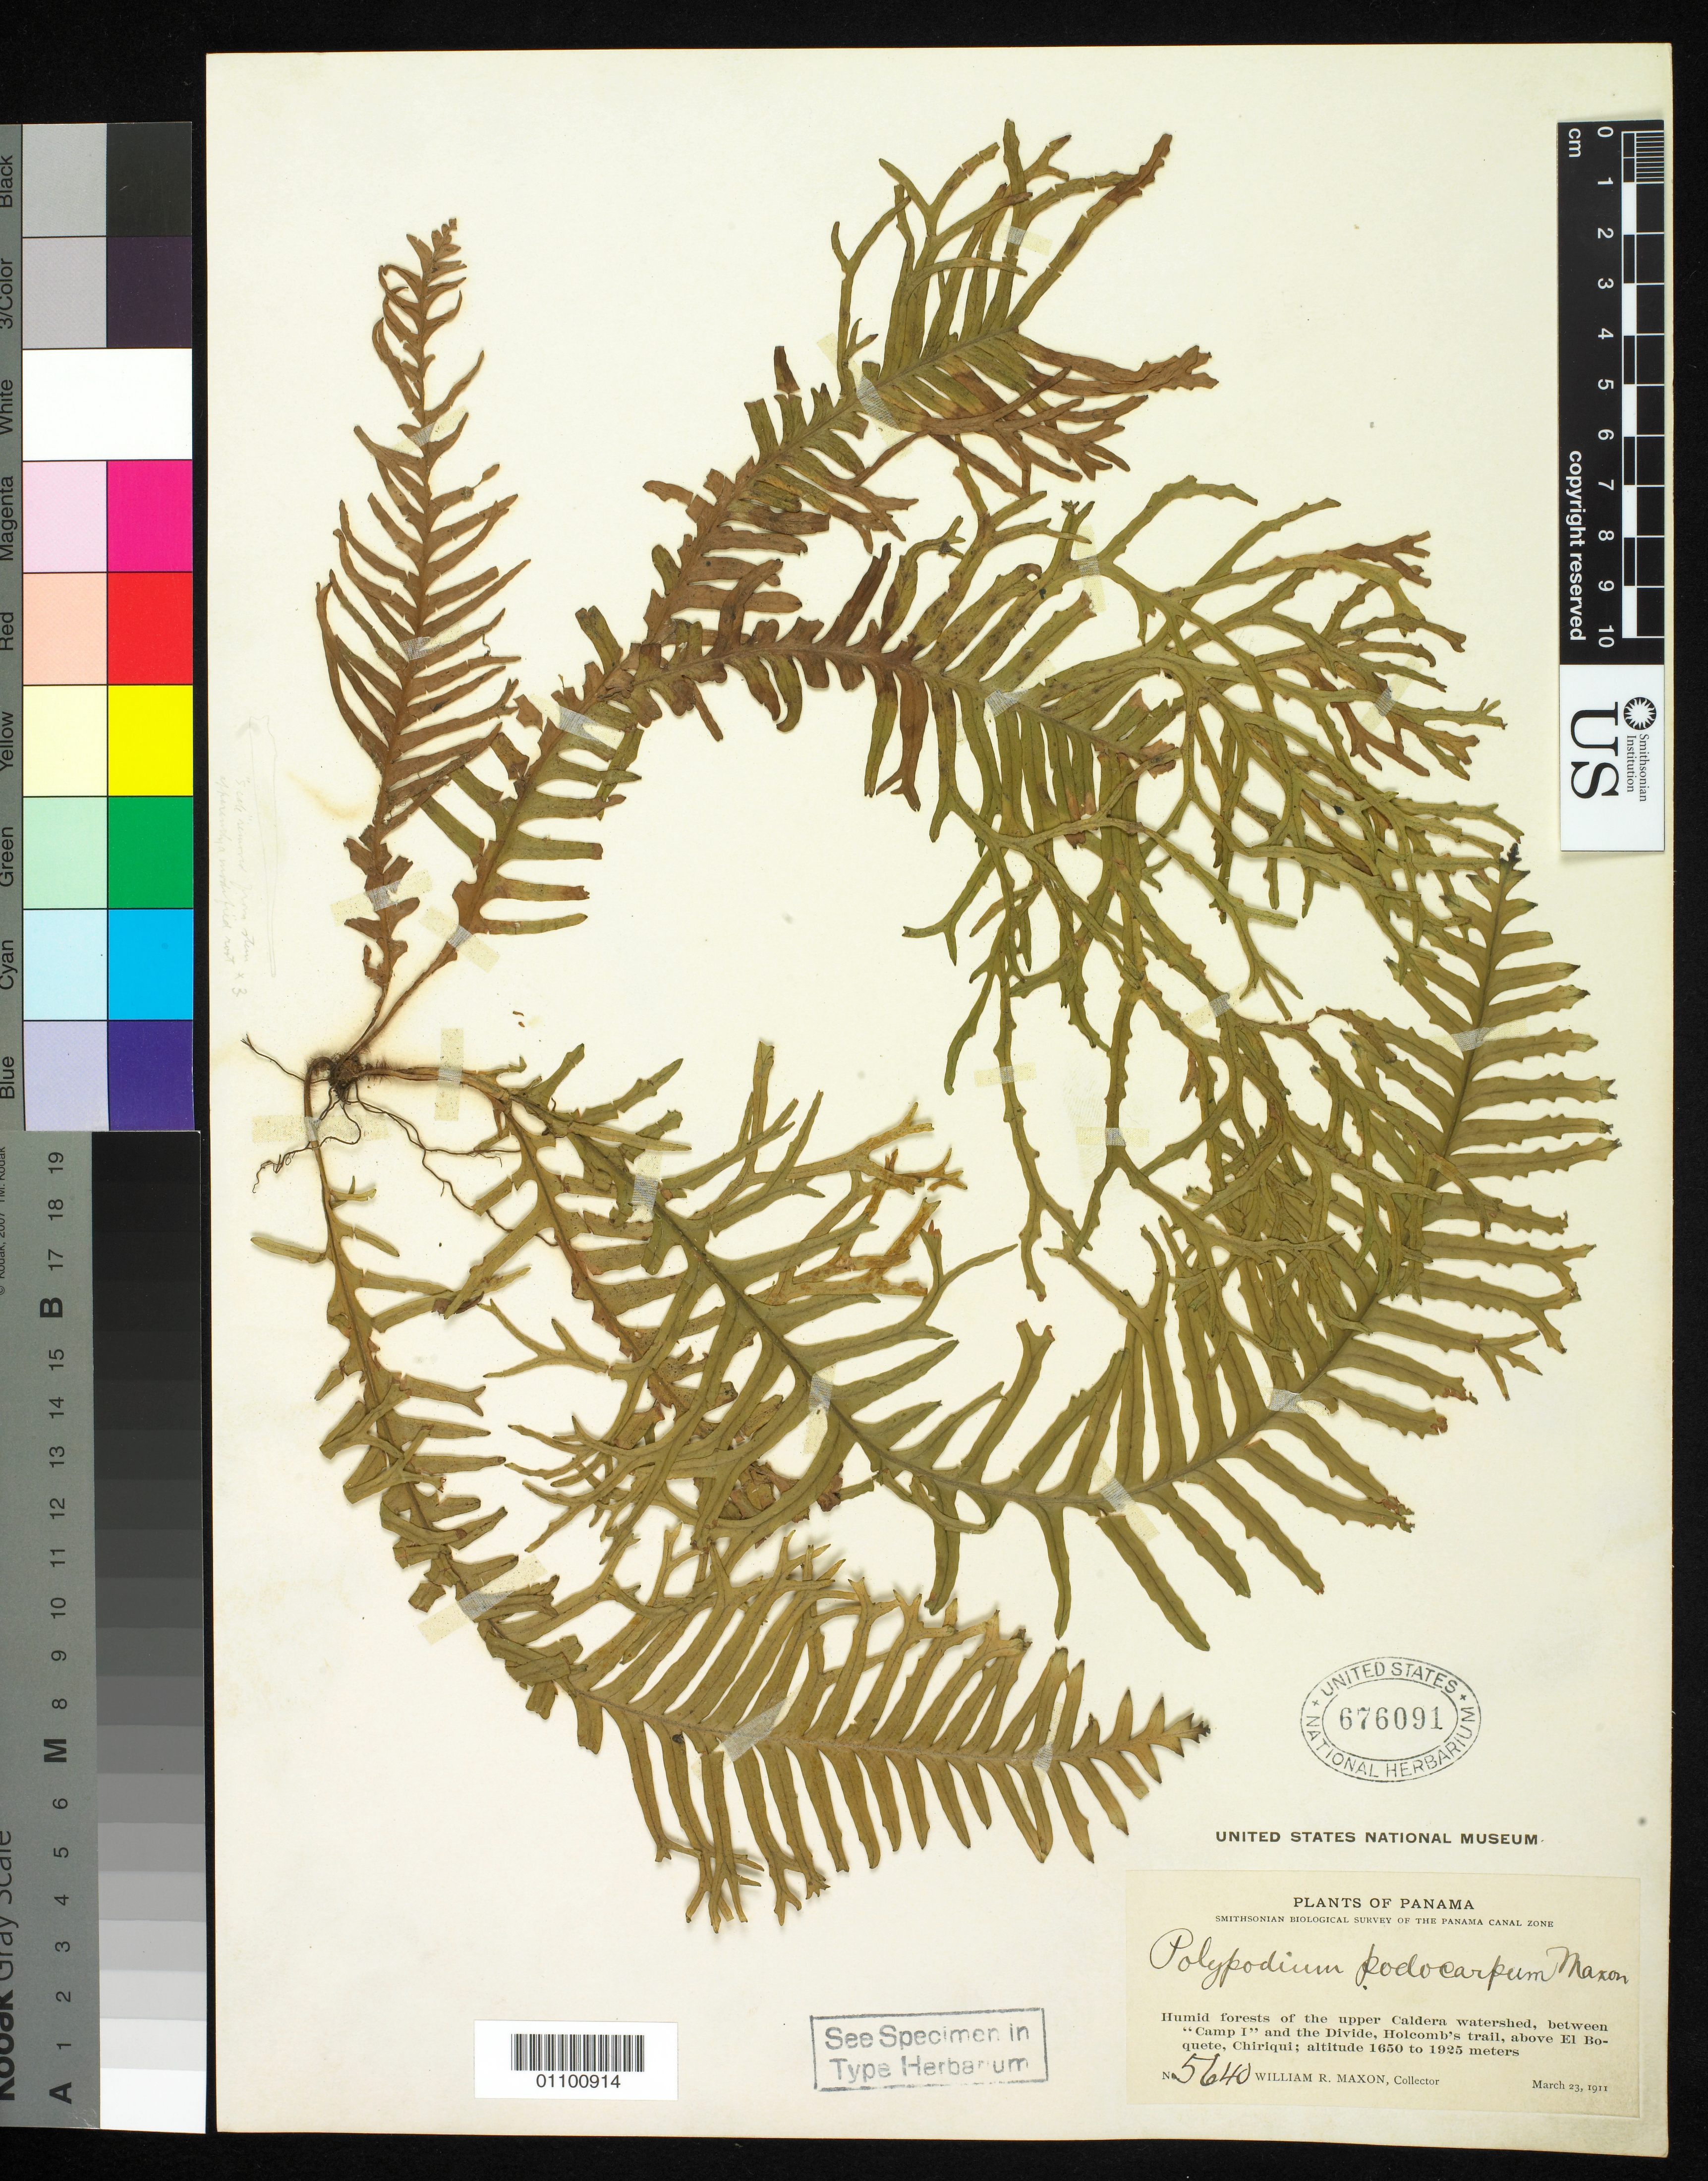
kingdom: Plantae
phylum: Tracheophyta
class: Polypodiopsida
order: Polypodiales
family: Polypodiaceae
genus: Polypodium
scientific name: Polypodium podocarpum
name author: Maxon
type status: Isotype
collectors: W. R. Maxon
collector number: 5640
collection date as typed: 23 Mar 1911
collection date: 1911-03-23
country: Panama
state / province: Chiriquí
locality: Upper Caldera River, between Camp 1 and divide, Holcomb's Trail, above El Boquete.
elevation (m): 1650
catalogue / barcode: US 676090